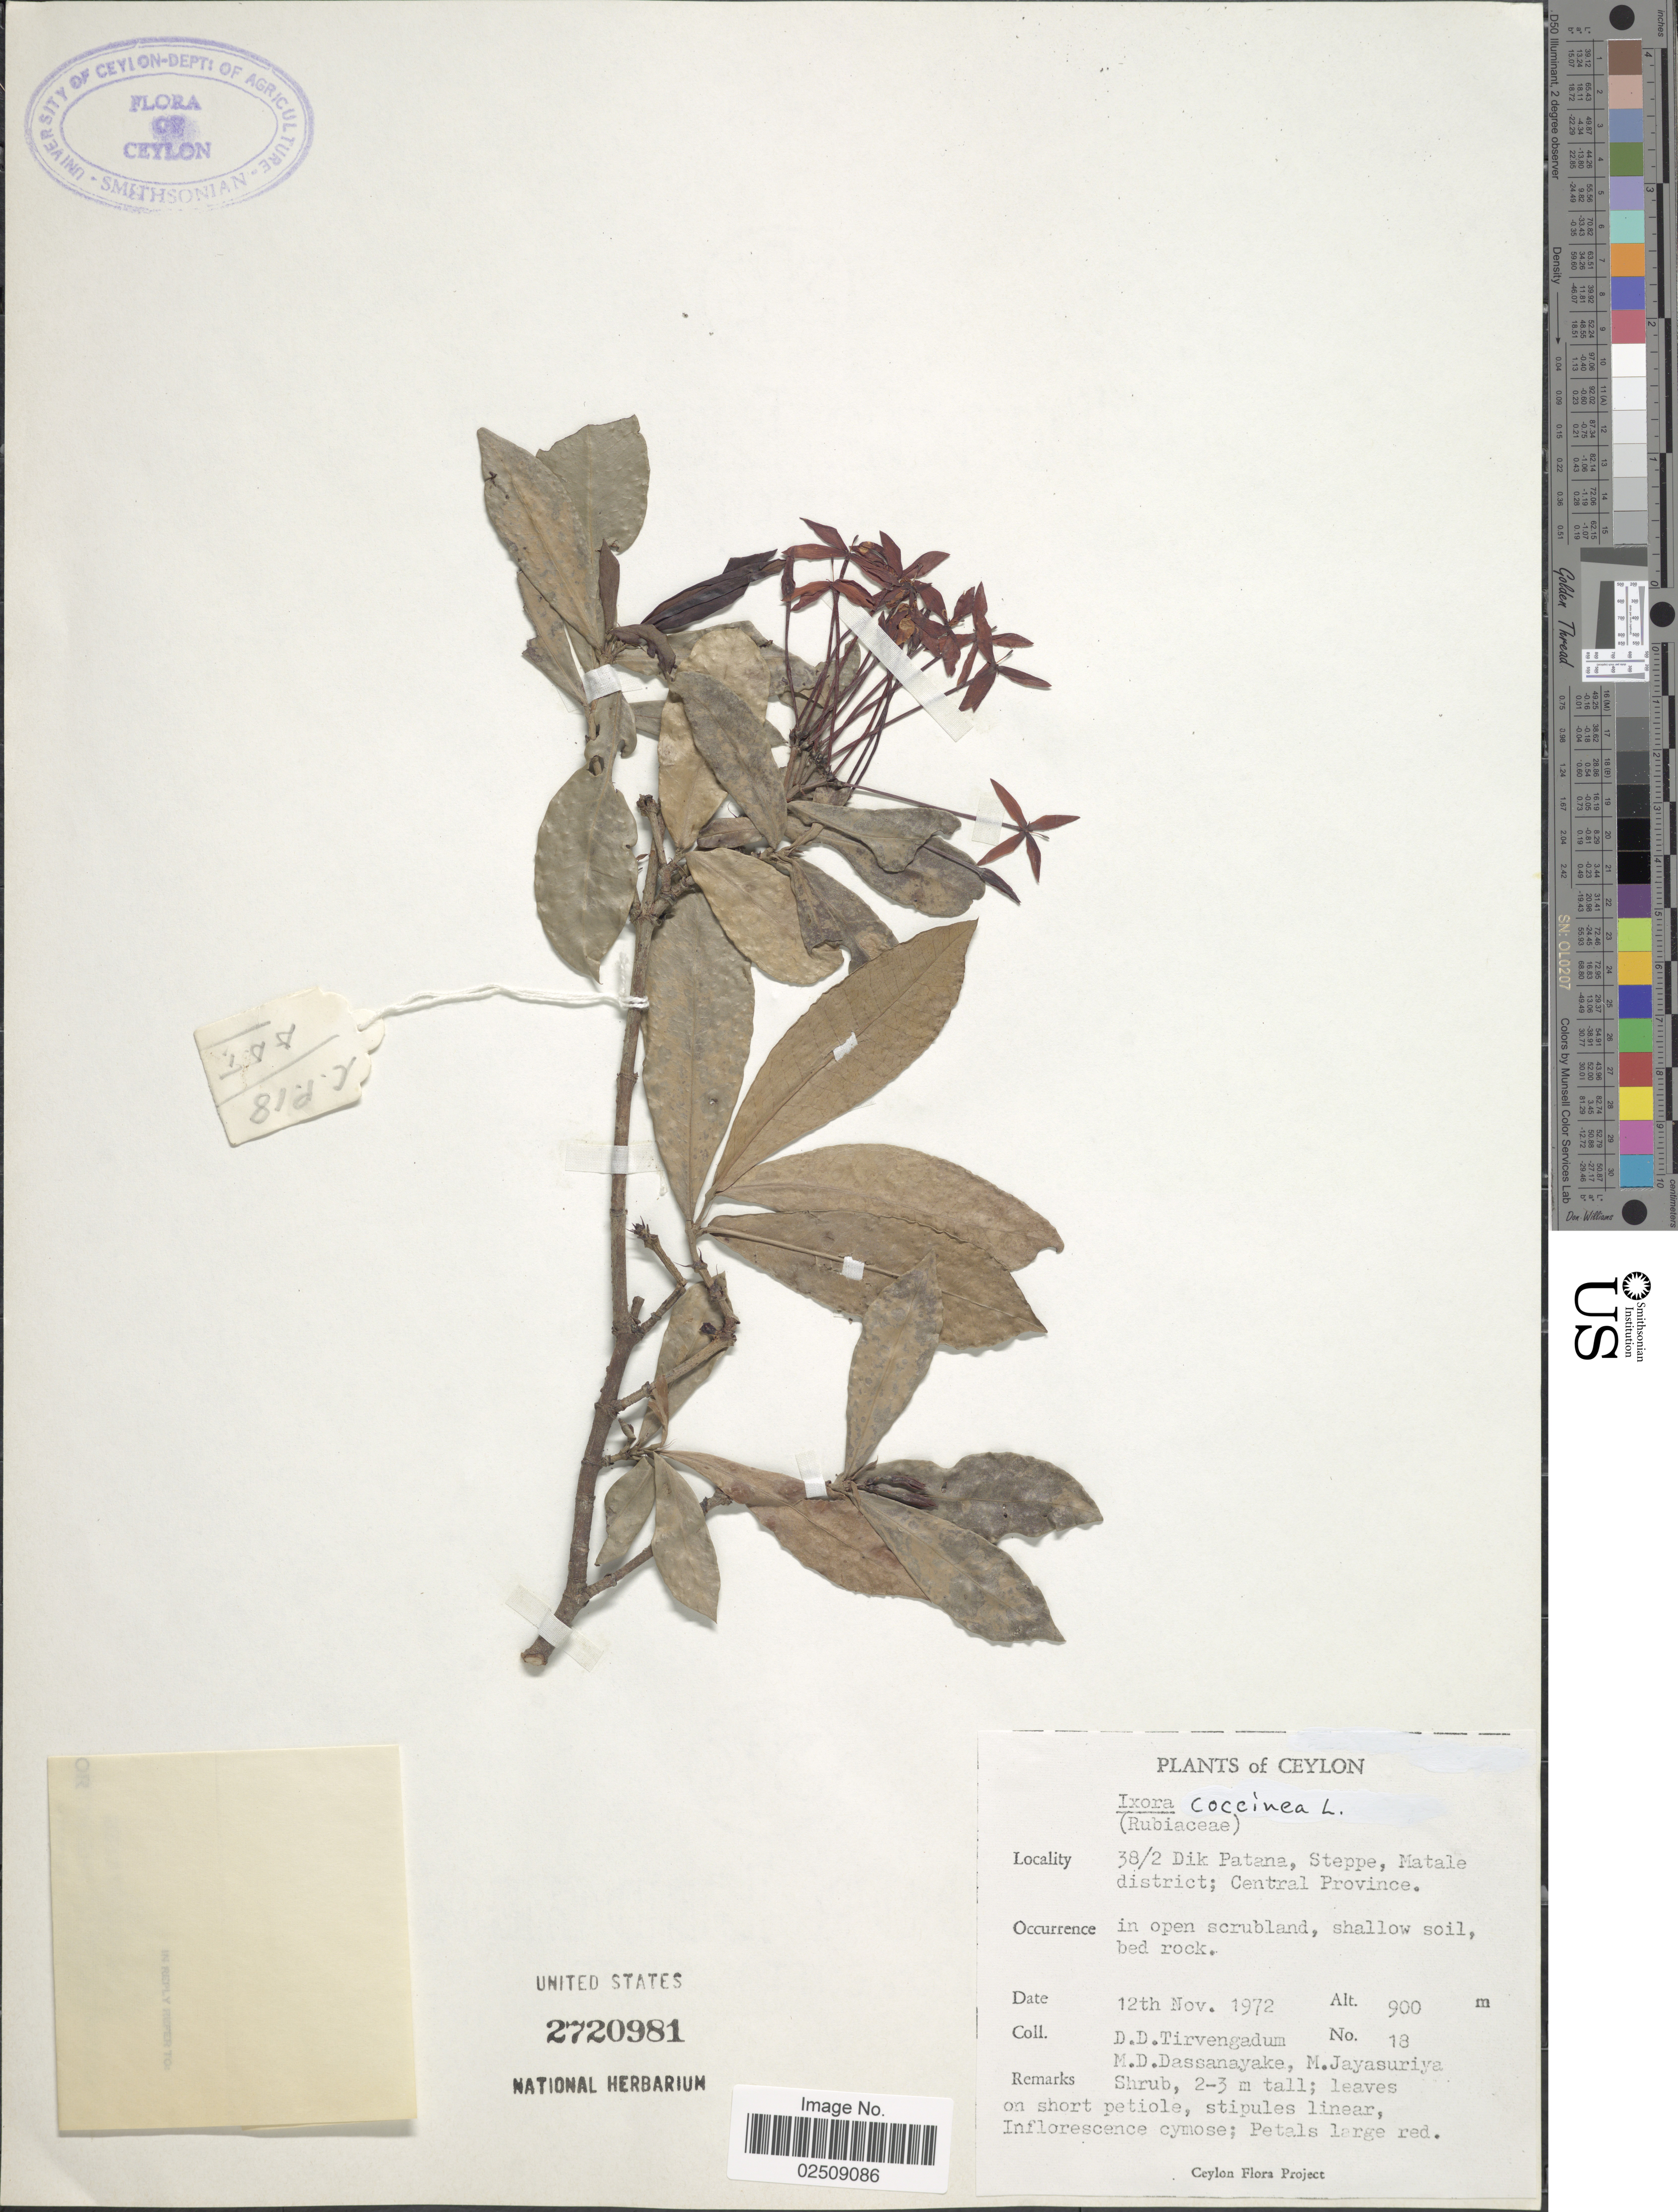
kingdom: Plantae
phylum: Tracheophyta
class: Magnoliopsida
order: Gentianales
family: Rubiaceae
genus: Ixora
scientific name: Ixora coccinea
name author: L.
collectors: D. Tirvengadum, M. D. Dassanayake & M. Jayasuriya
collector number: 18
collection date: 1972-11-12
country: Sri Lanka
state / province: Central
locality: Ceylon. 38/2 Dik Patana, Steppe, Matale district; Central Province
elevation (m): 900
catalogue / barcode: US 2720981